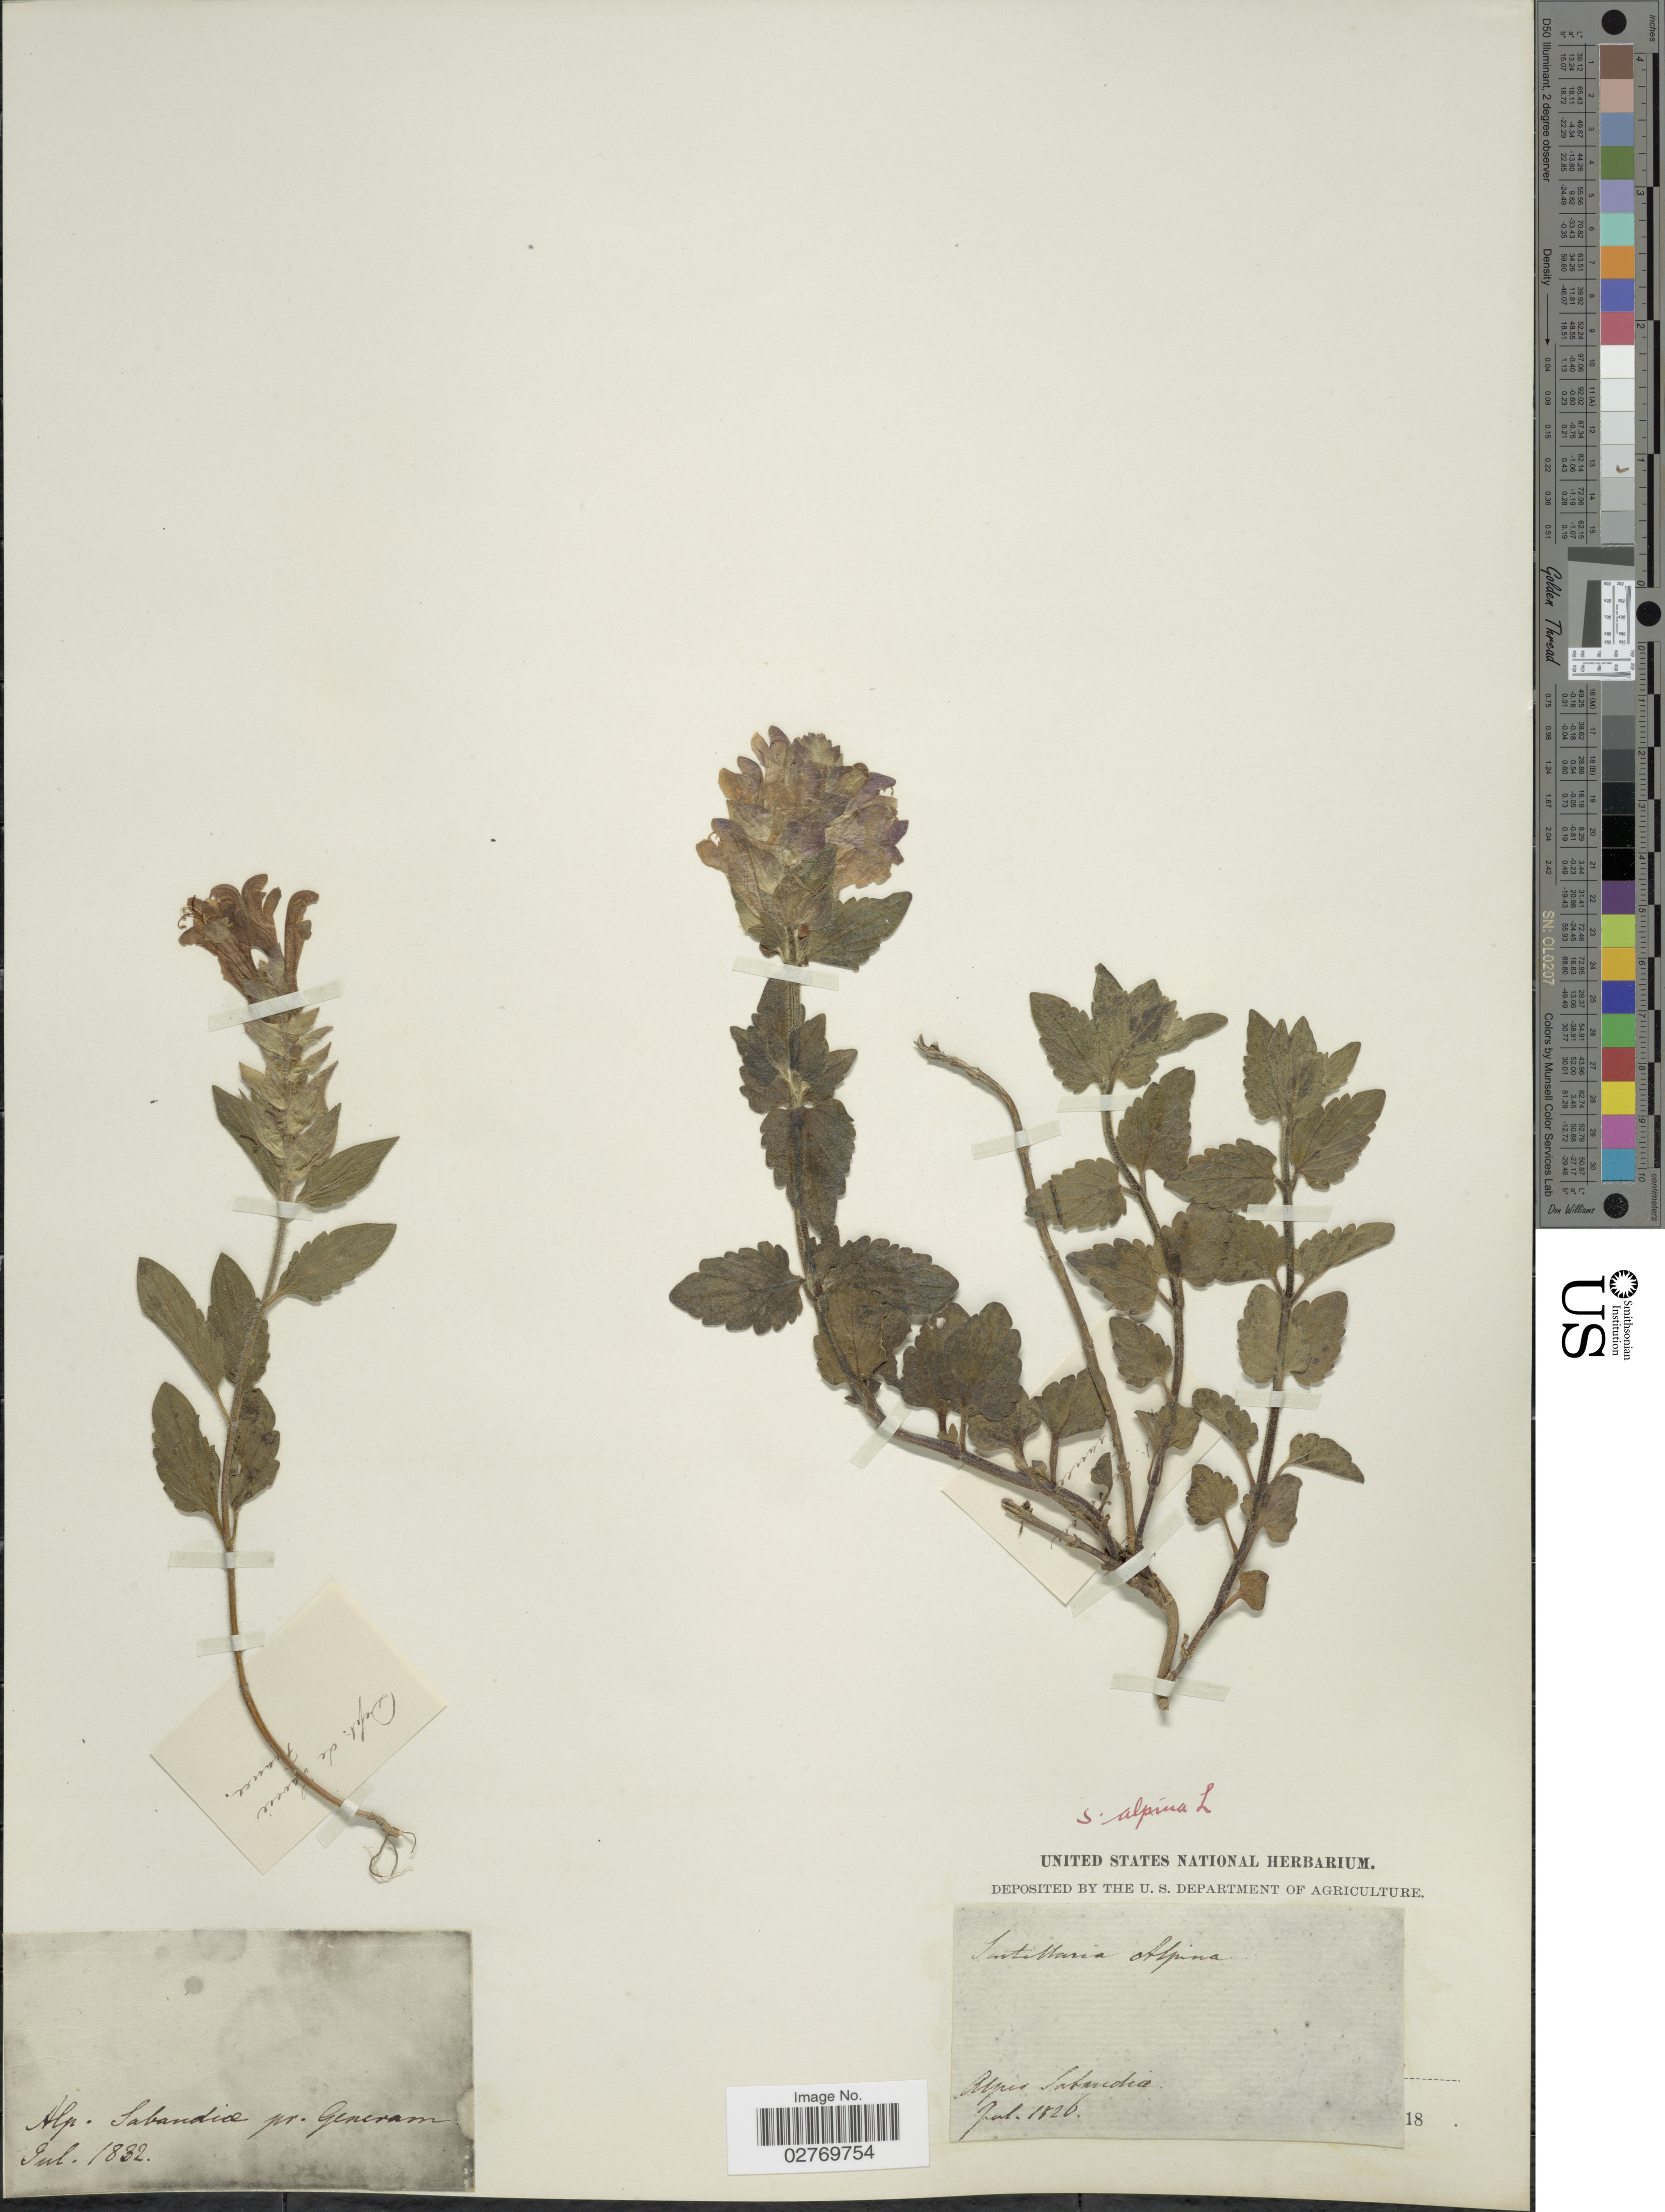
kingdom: Plantae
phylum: Tracheophyta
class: Magnoliopsida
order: Lamiales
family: Lamiaceae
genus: Scutellaria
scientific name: Scutellaria alpina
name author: L.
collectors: ex herb. United States National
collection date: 1826-07/1832-07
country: Peru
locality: Alp. Sabandica pr. Generam.